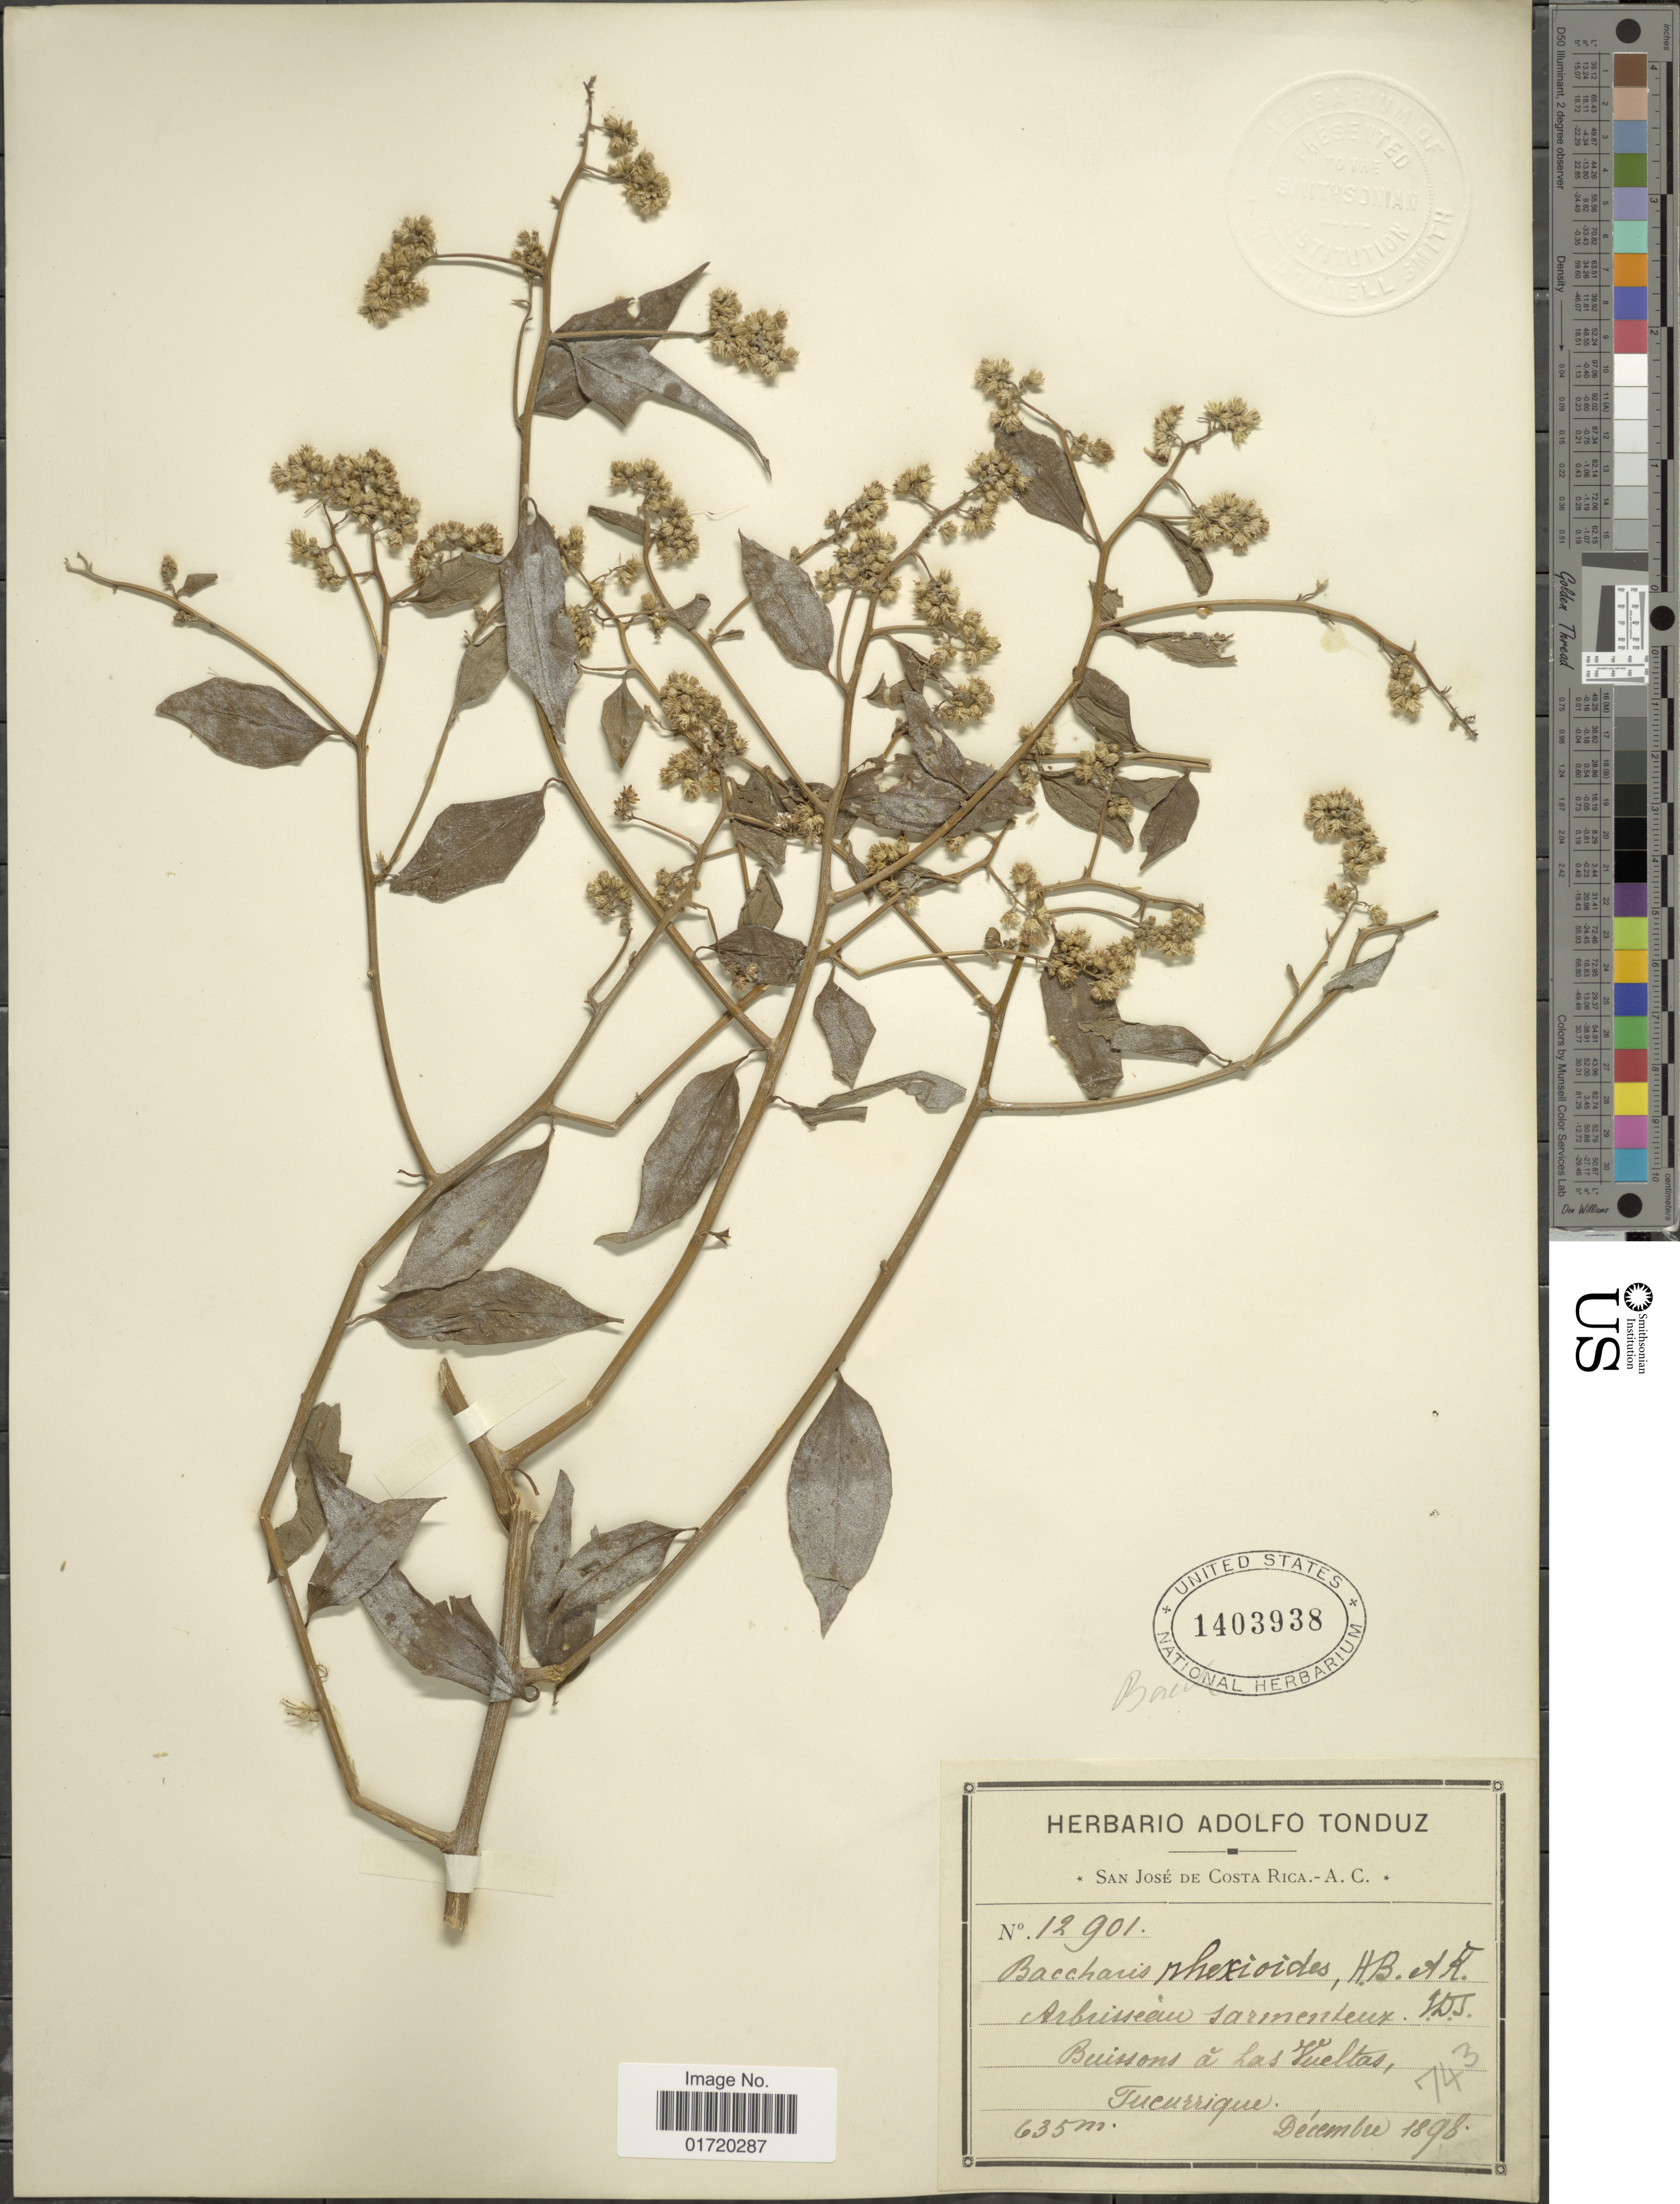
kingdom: Plantae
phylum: Tracheophyta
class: Magnoliopsida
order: Asterales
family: Asteraceae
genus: Baccharis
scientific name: Baccharis trinervis var. rhexioides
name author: (Kunth) Baker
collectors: ex Herb. Adolfo Tonduz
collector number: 12901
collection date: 1898-12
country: Costa Rica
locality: Buissons a Las Vueltas, Tucurrique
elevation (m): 635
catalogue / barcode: US 1403938